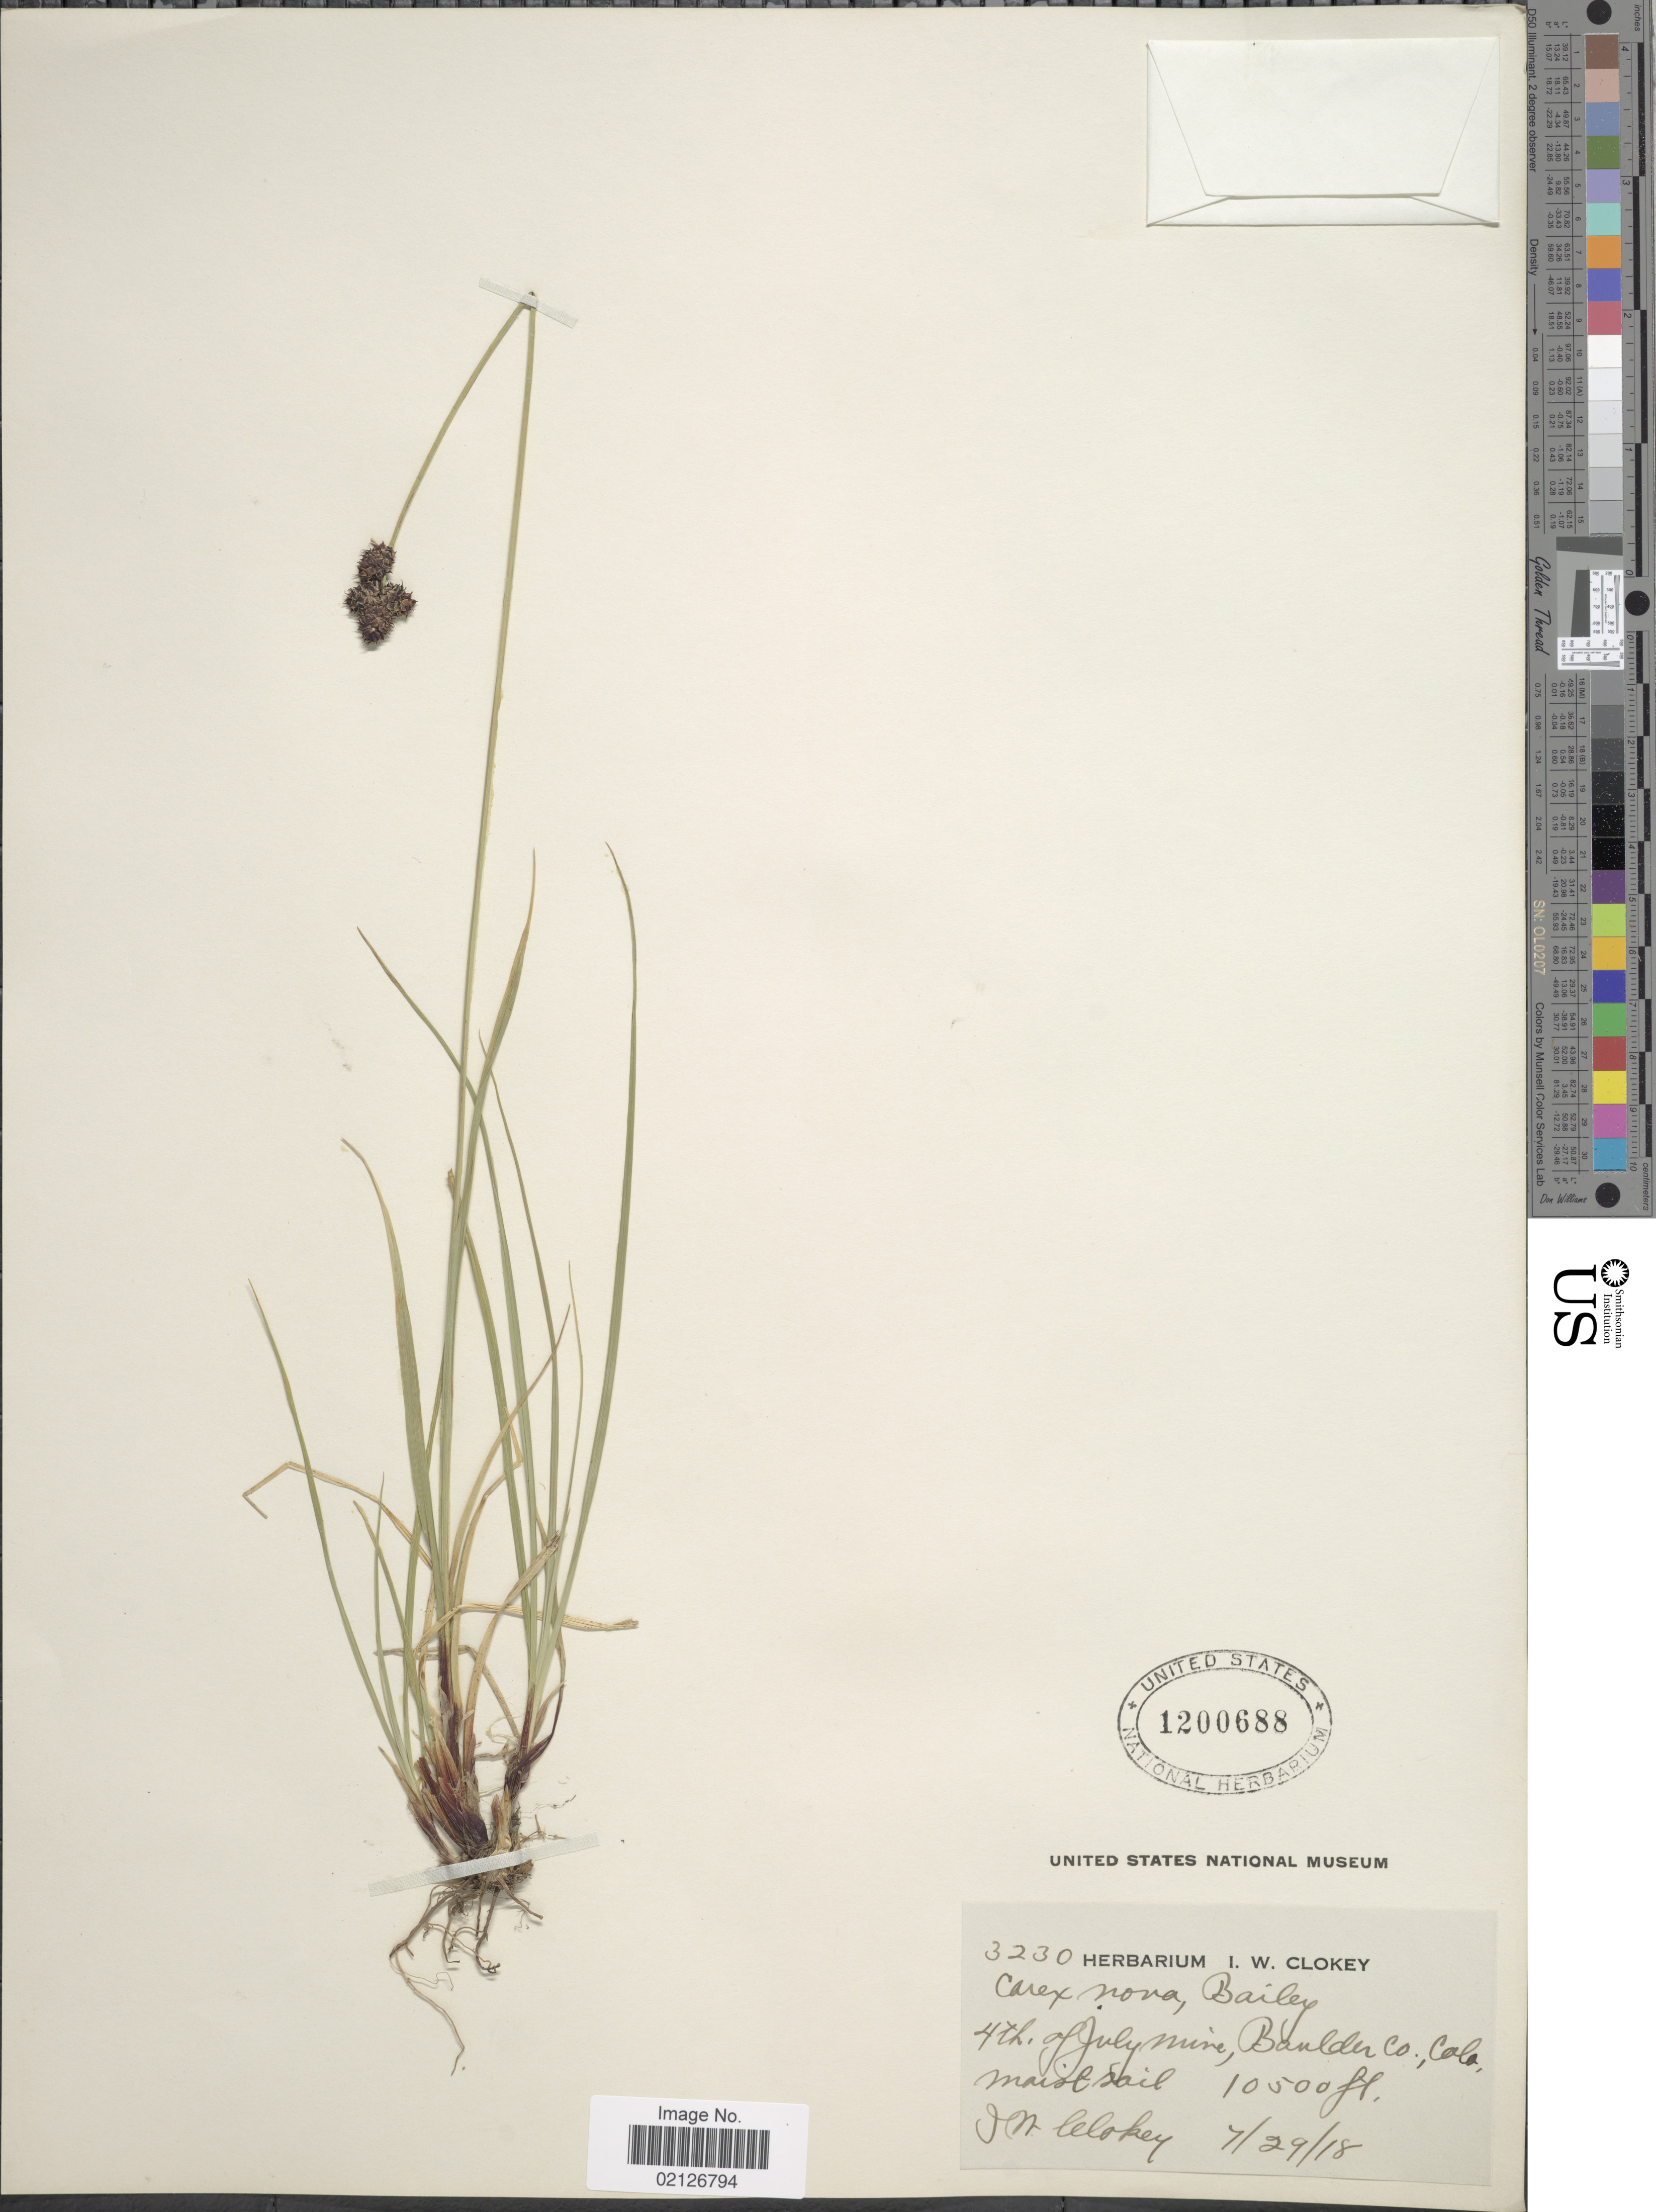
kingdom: Plantae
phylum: Tracheophyta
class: Liliopsida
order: Poales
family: Cyperaceae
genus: Carex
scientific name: Carex nova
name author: L.H. Bailey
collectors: J. Clokey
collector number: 3230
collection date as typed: Transcribed d/m/y: 29/7/18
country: United States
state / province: Colorado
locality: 4th of July mine, Boulder Co.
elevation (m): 3200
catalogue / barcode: US 1200688